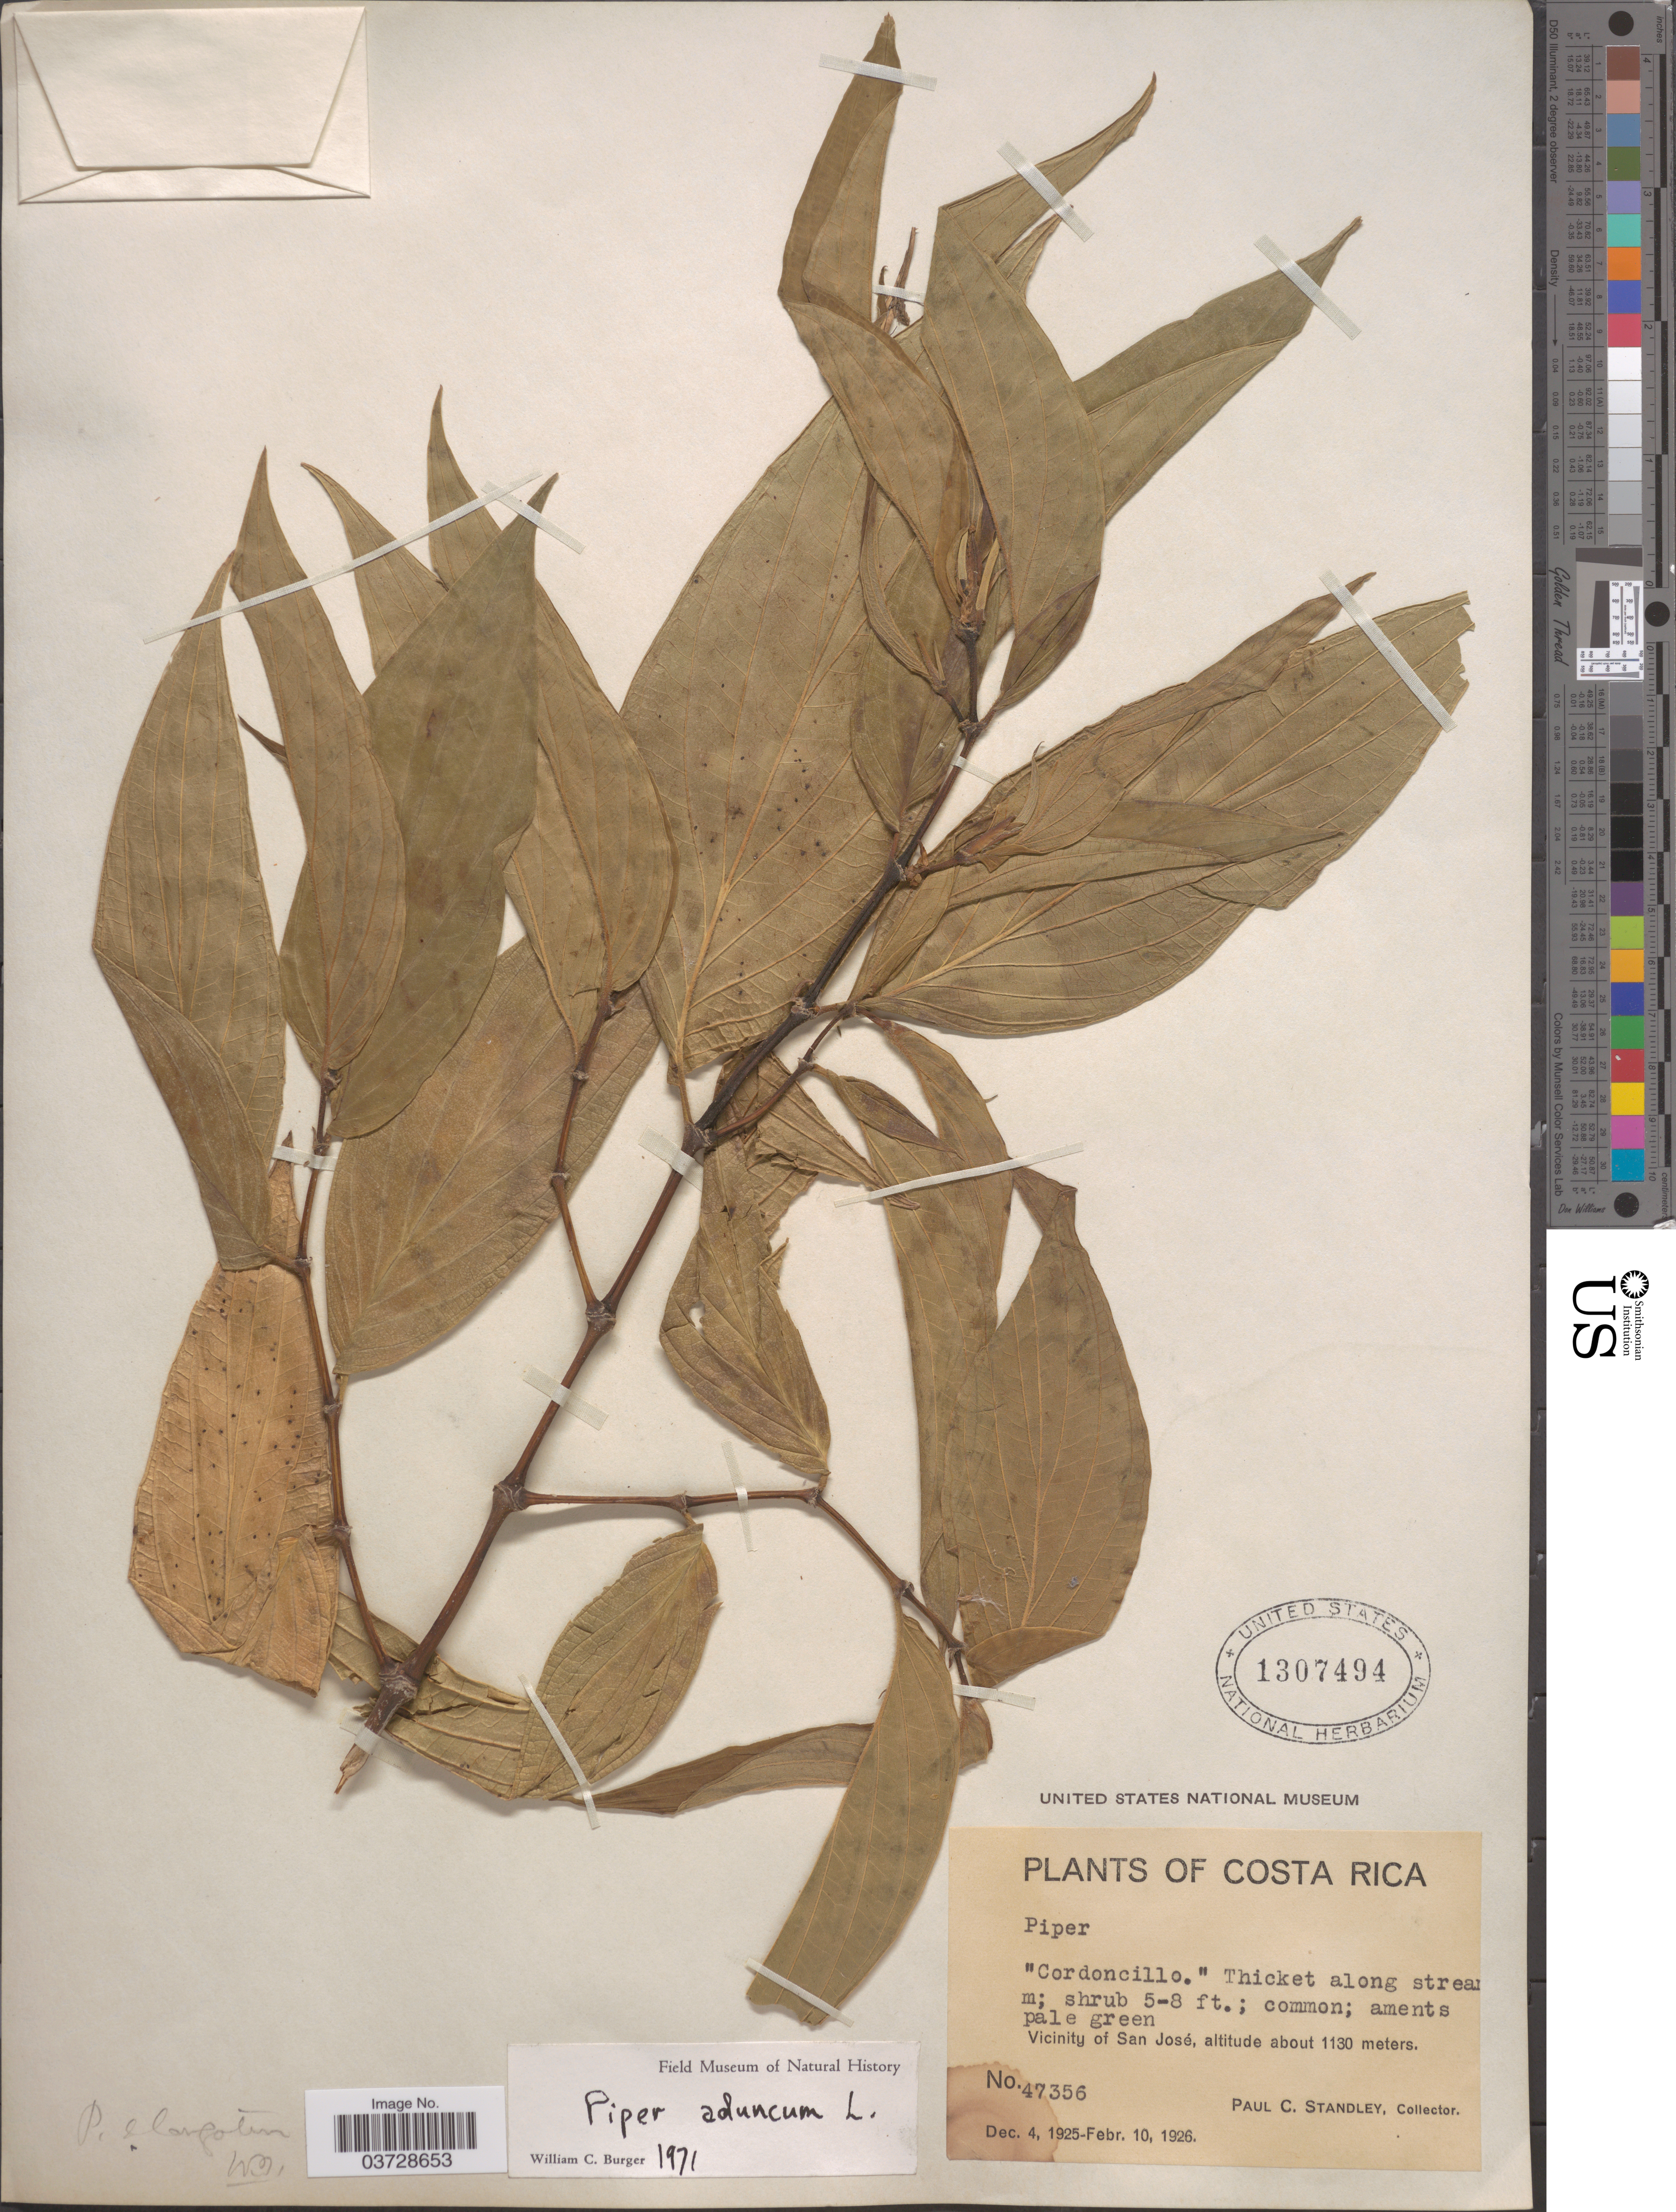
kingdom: Plantae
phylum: Tracheophyta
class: Magnoliopsida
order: Piperales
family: Piperaceae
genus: Piper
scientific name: Piper aduncum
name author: L.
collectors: P. C. Standley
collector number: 47356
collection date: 1925-12-04/1926-02-10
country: Costa Rica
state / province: San José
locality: Vicinity of San José.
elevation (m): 1130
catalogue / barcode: US 1307494